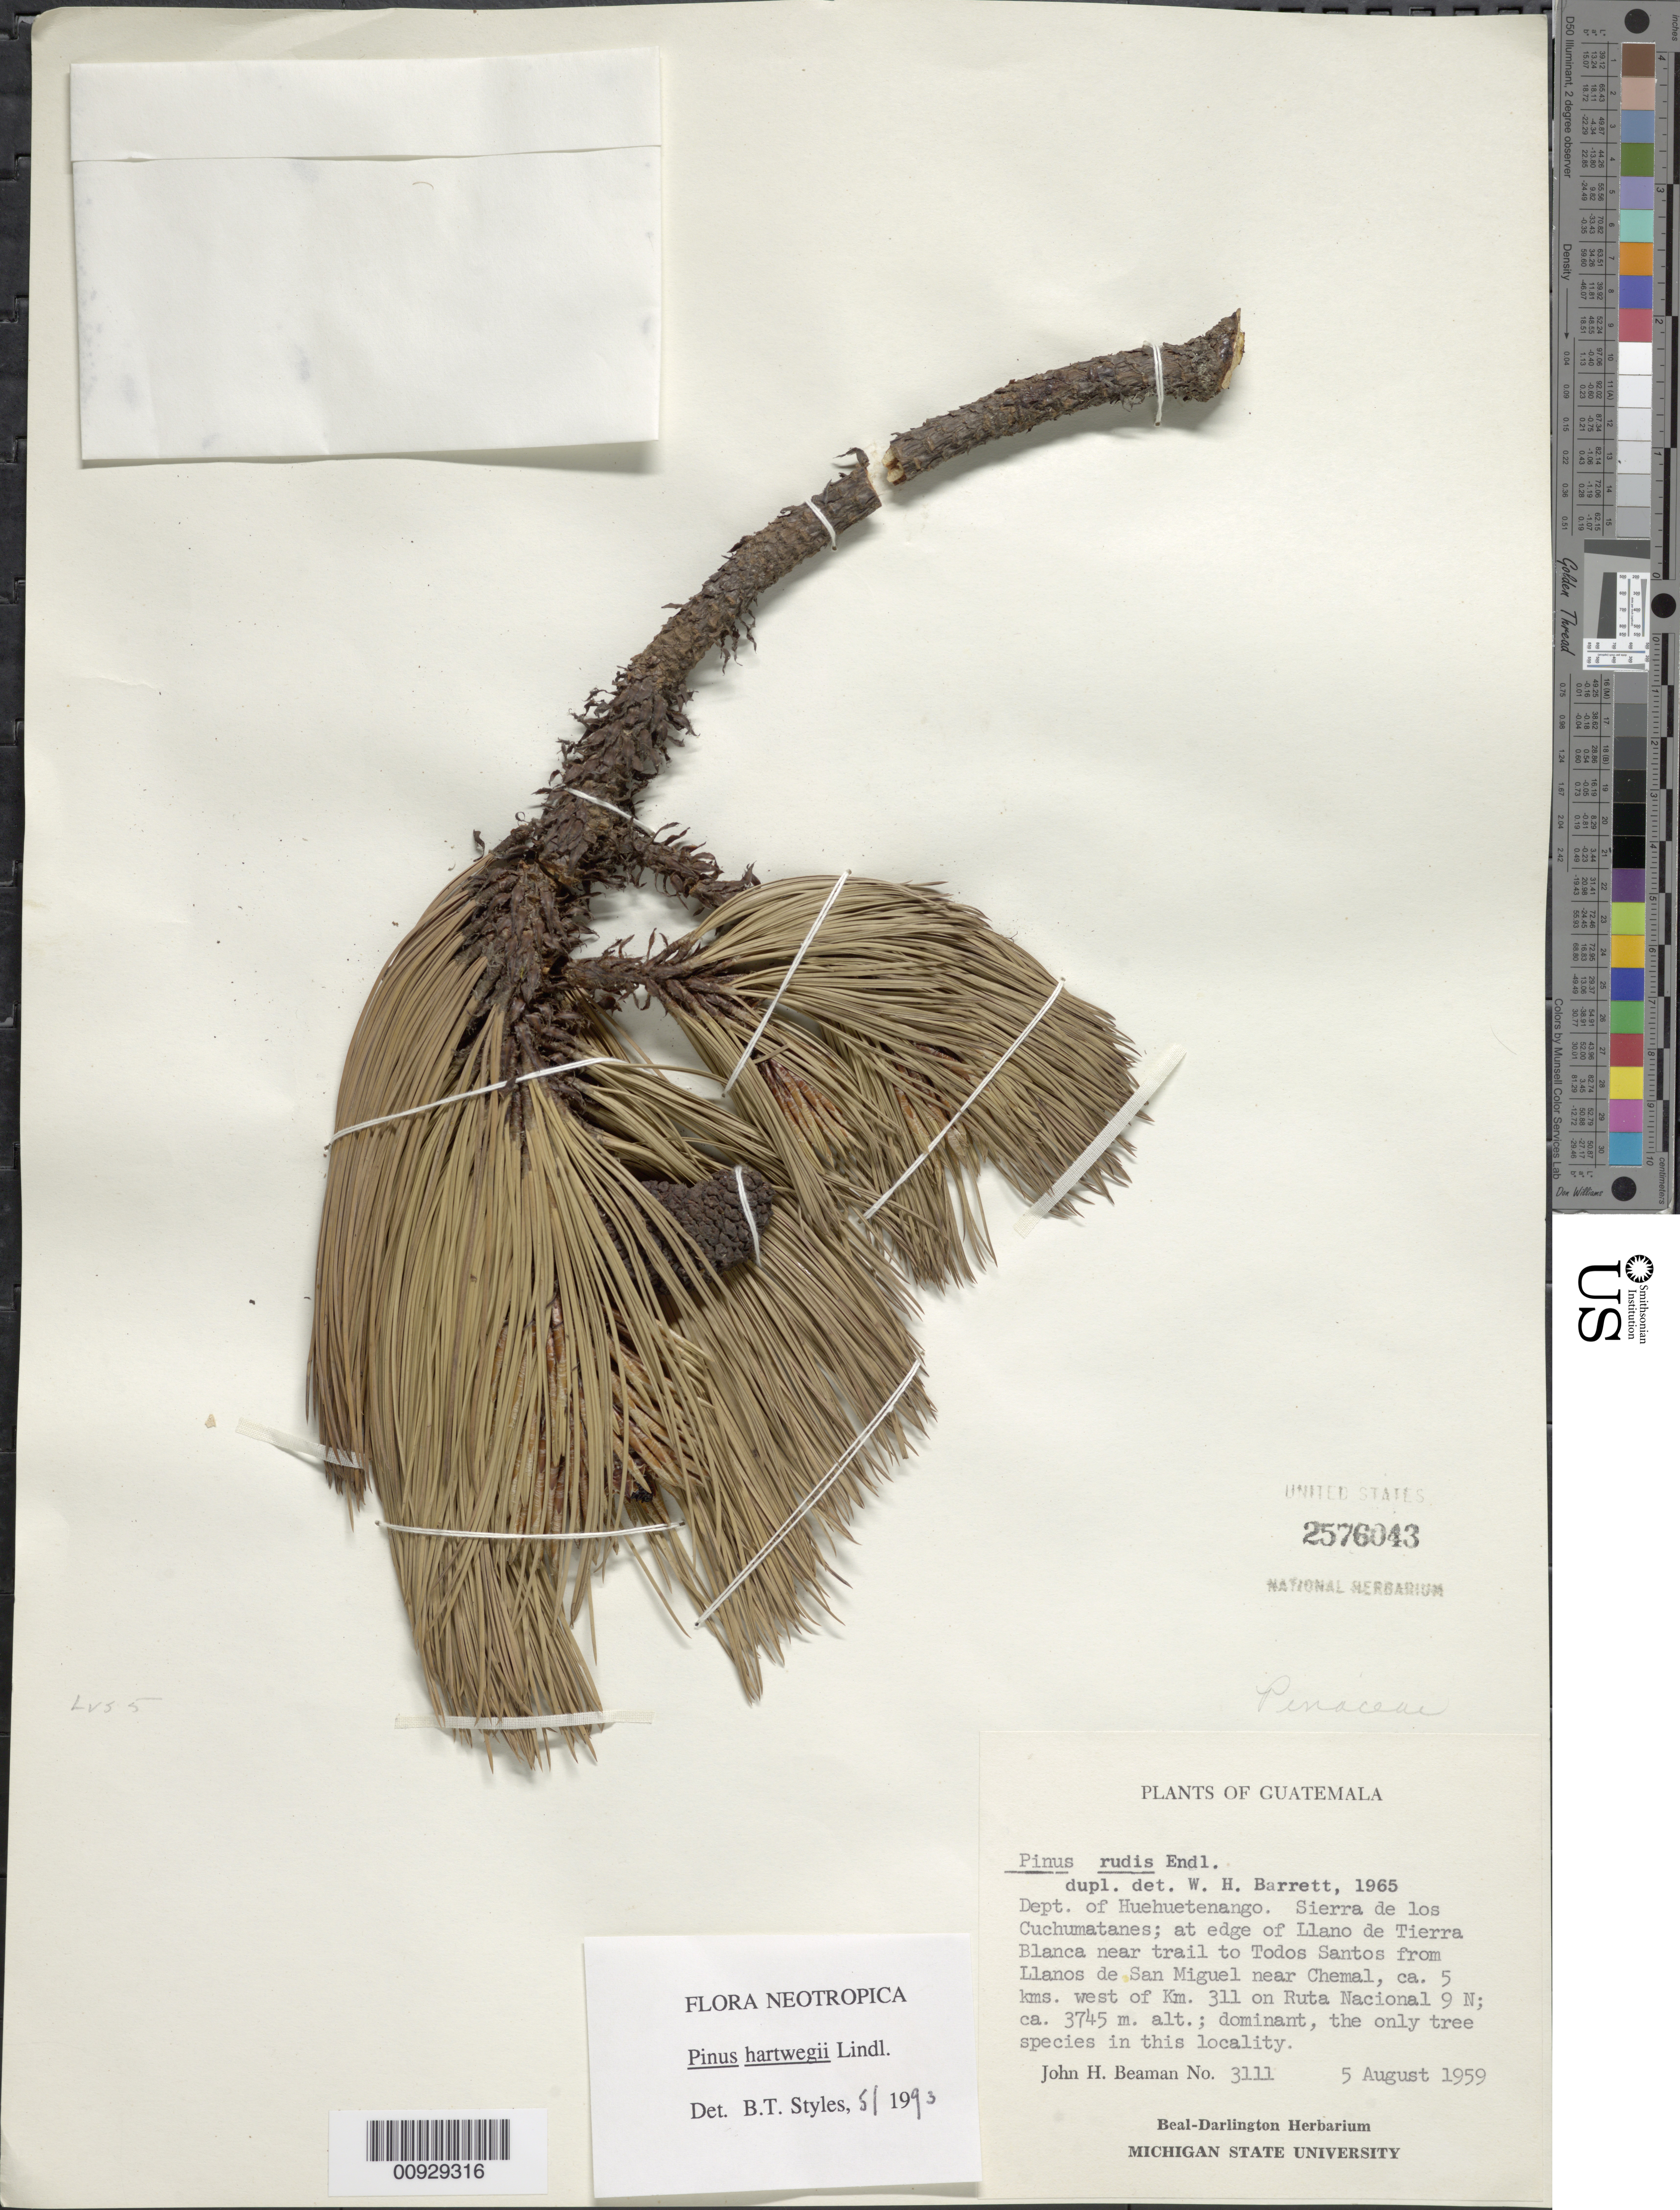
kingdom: Plantae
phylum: Tracheophyta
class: Pinopsida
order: Pinales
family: Pinaceae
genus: Pinus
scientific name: Pinus hartwegii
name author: Lindl.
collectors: J. H. Beaman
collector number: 3111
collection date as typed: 05 Aug 1959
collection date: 1959-08-05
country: Guatemala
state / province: Huehuetenango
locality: Sierra de los Cuchumatanes; at edge of Llano de Tierra Blanca near trail to Todos Santos from Llanos de San Miguel near Chemal, ca. 5 kms. west of Km. 311 on Ruta Nacional 9 N.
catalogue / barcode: US 2576043